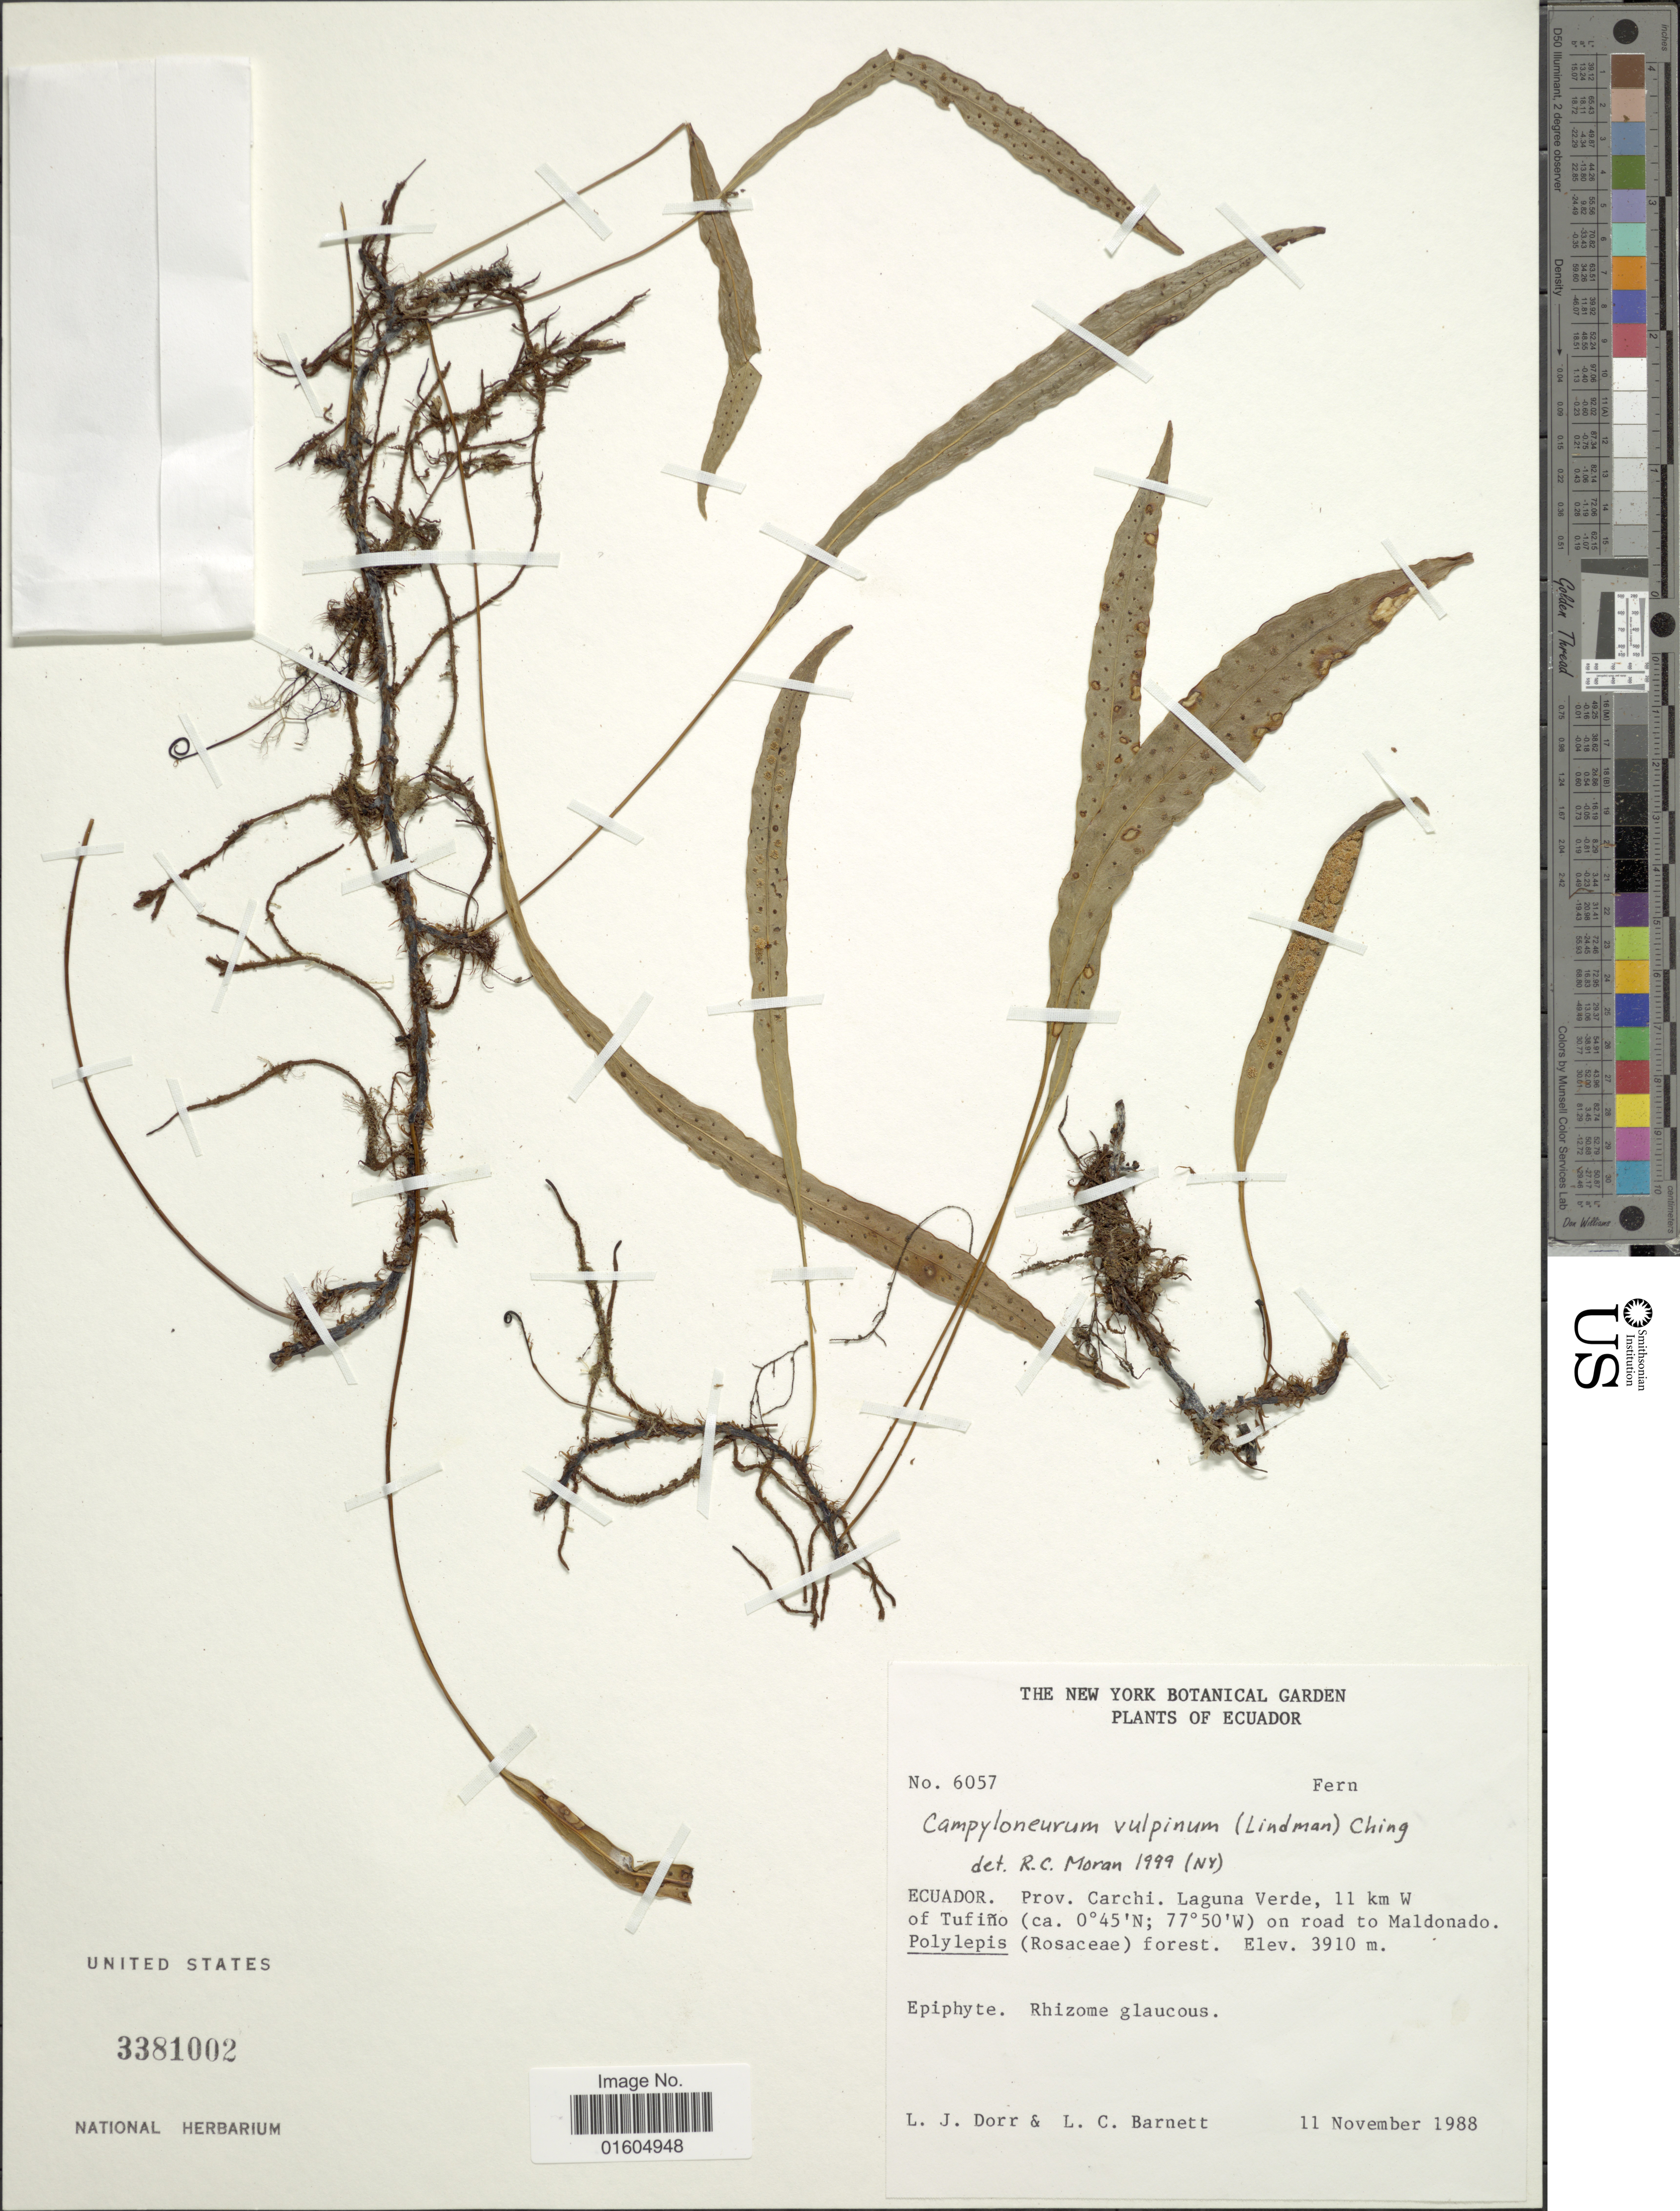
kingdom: Plantae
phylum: Tracheophyta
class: Polypodiopsida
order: Polypodiales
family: Polypodiaceae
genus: Campyloneurum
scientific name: Campyloneurum vulpinum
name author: (Lindm.) Ching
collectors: L. J. Dorr & L. C. Barnett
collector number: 6057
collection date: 1988-11-11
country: Ecuador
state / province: Carchi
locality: Ecuudor. Prov. Carchi. Laguna Verde, 11 km W of Tufiño on road to Madonado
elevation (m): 3910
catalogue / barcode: US 3381002